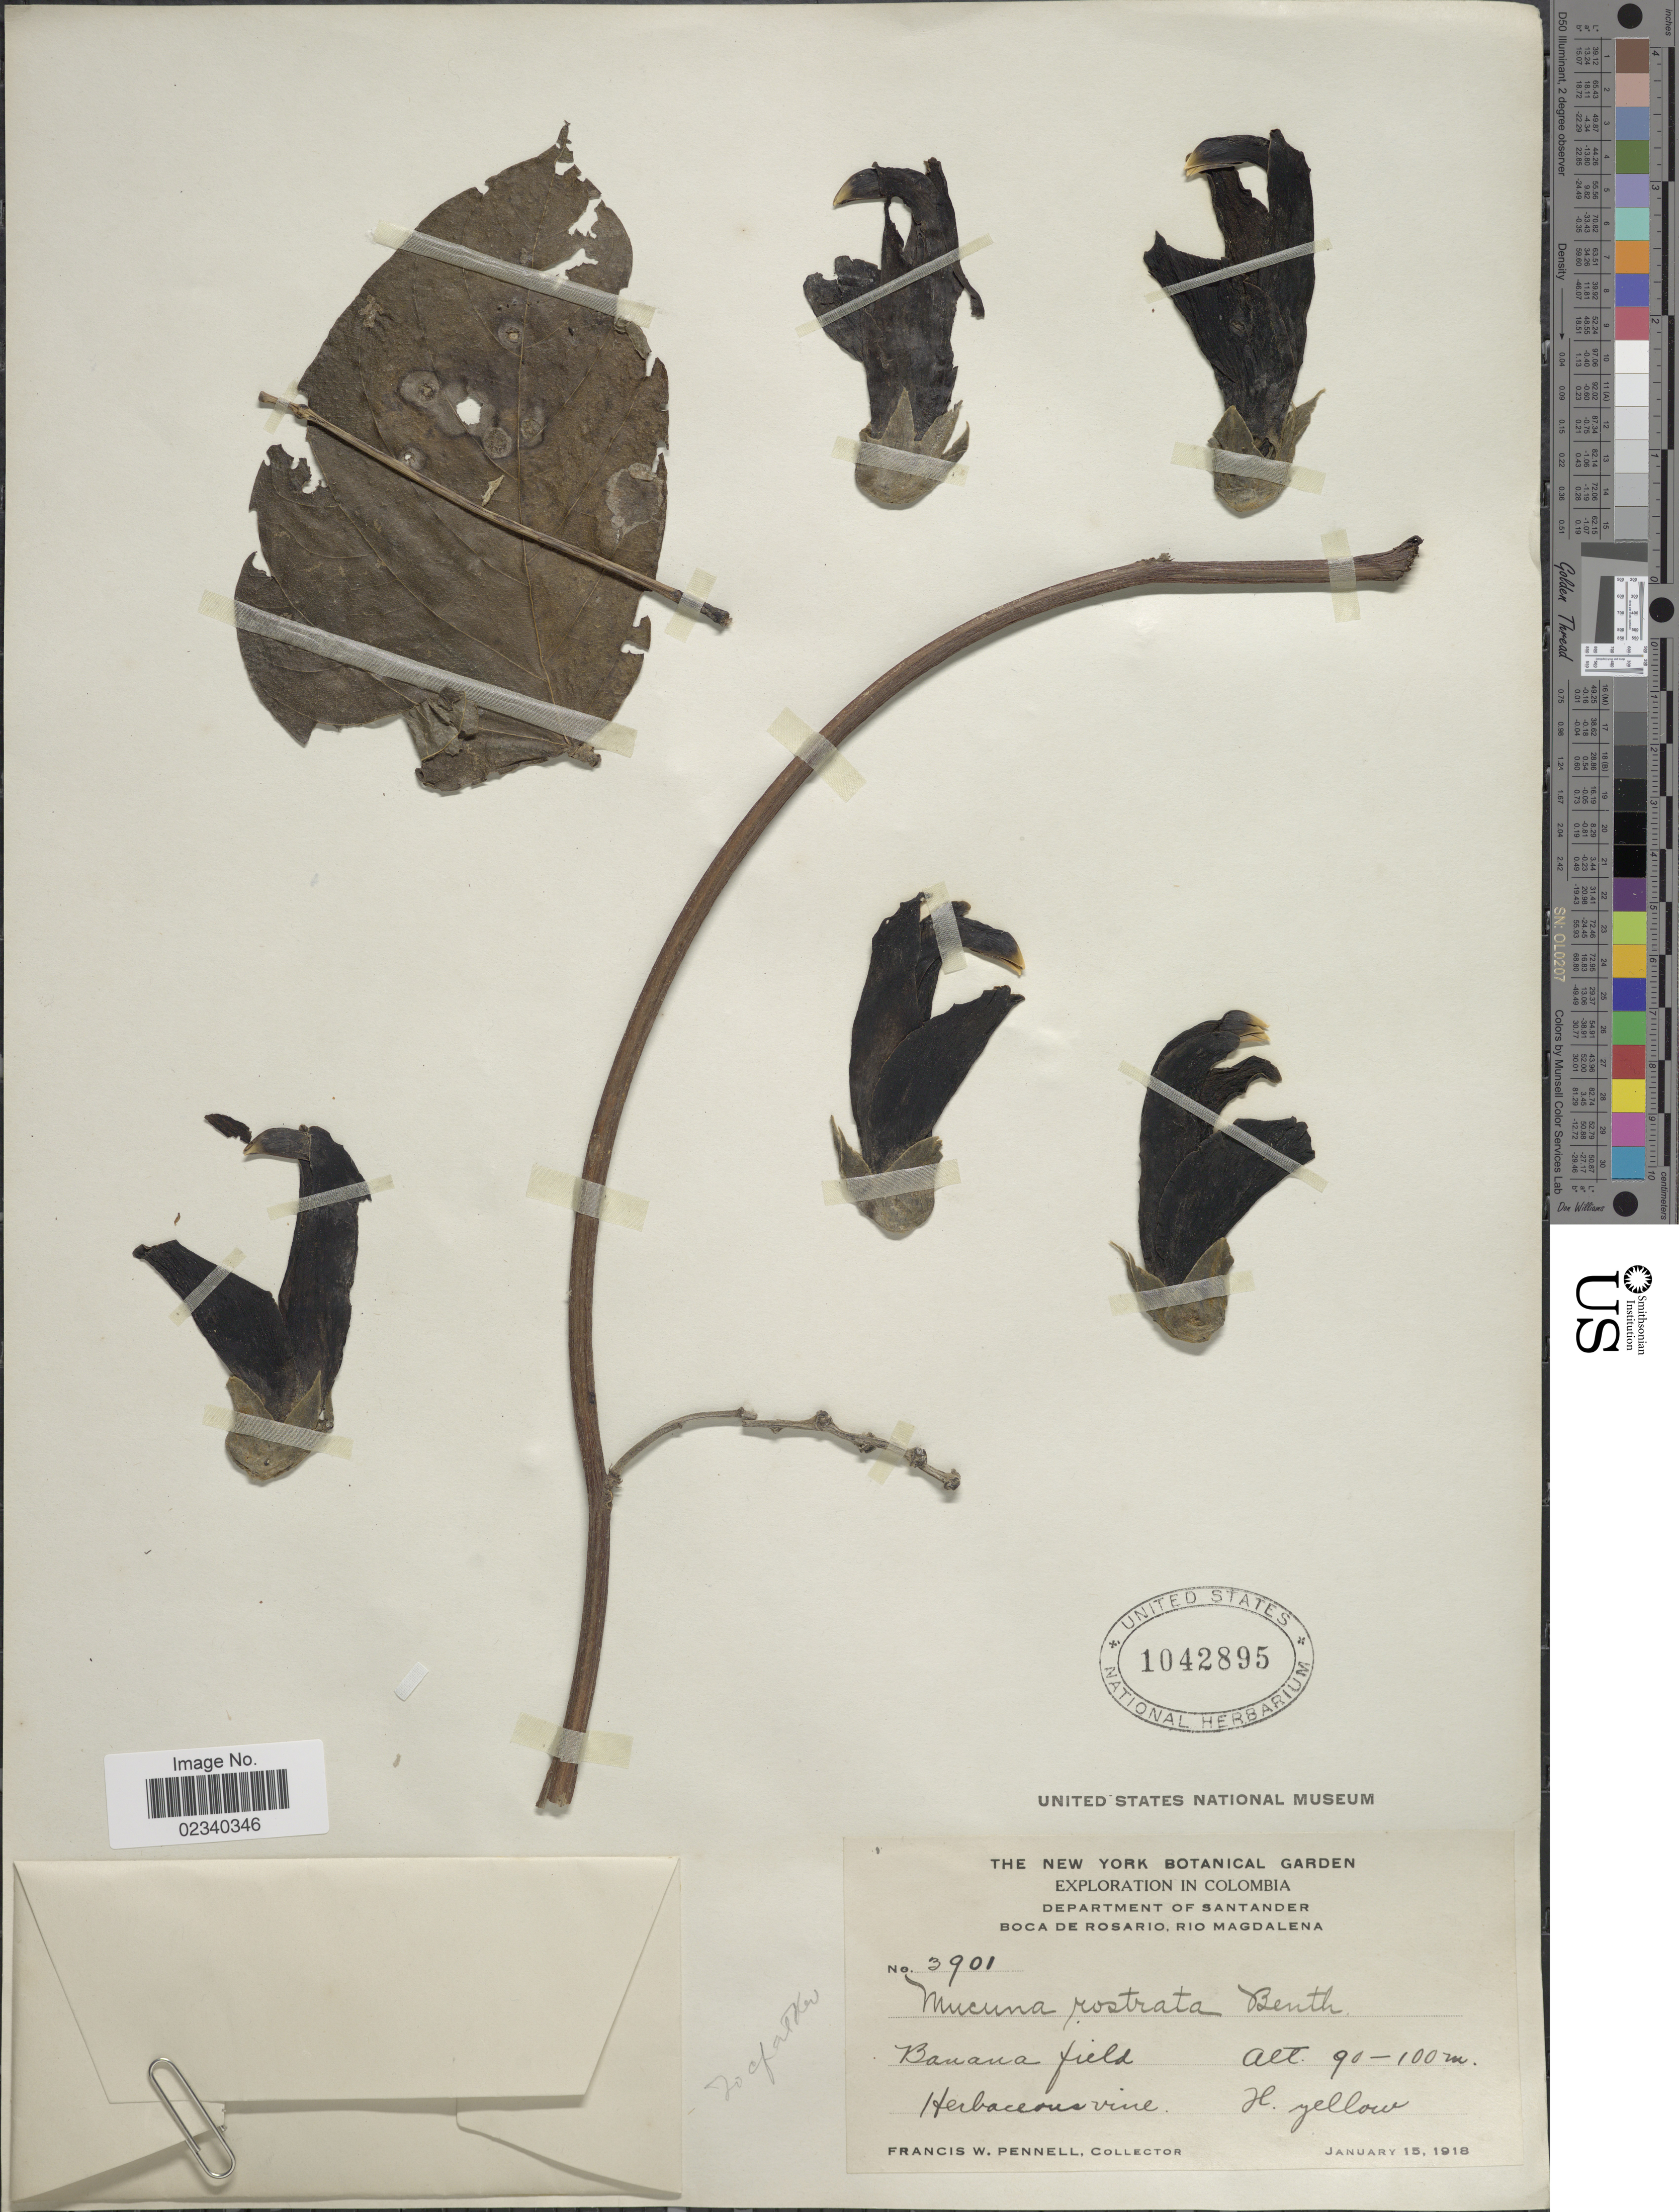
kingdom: Plantae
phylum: Tracheophyta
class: Magnoliopsida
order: Fabales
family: Fabaceae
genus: Mucuna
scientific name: Mucuna rostrata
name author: Benth.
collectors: F. W. Pennell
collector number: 3901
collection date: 1918-01-15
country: Colombia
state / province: Santander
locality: Department of Santander. Boca de Rosario, Rio Magdalena. Banana field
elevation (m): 90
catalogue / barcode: US 1042895